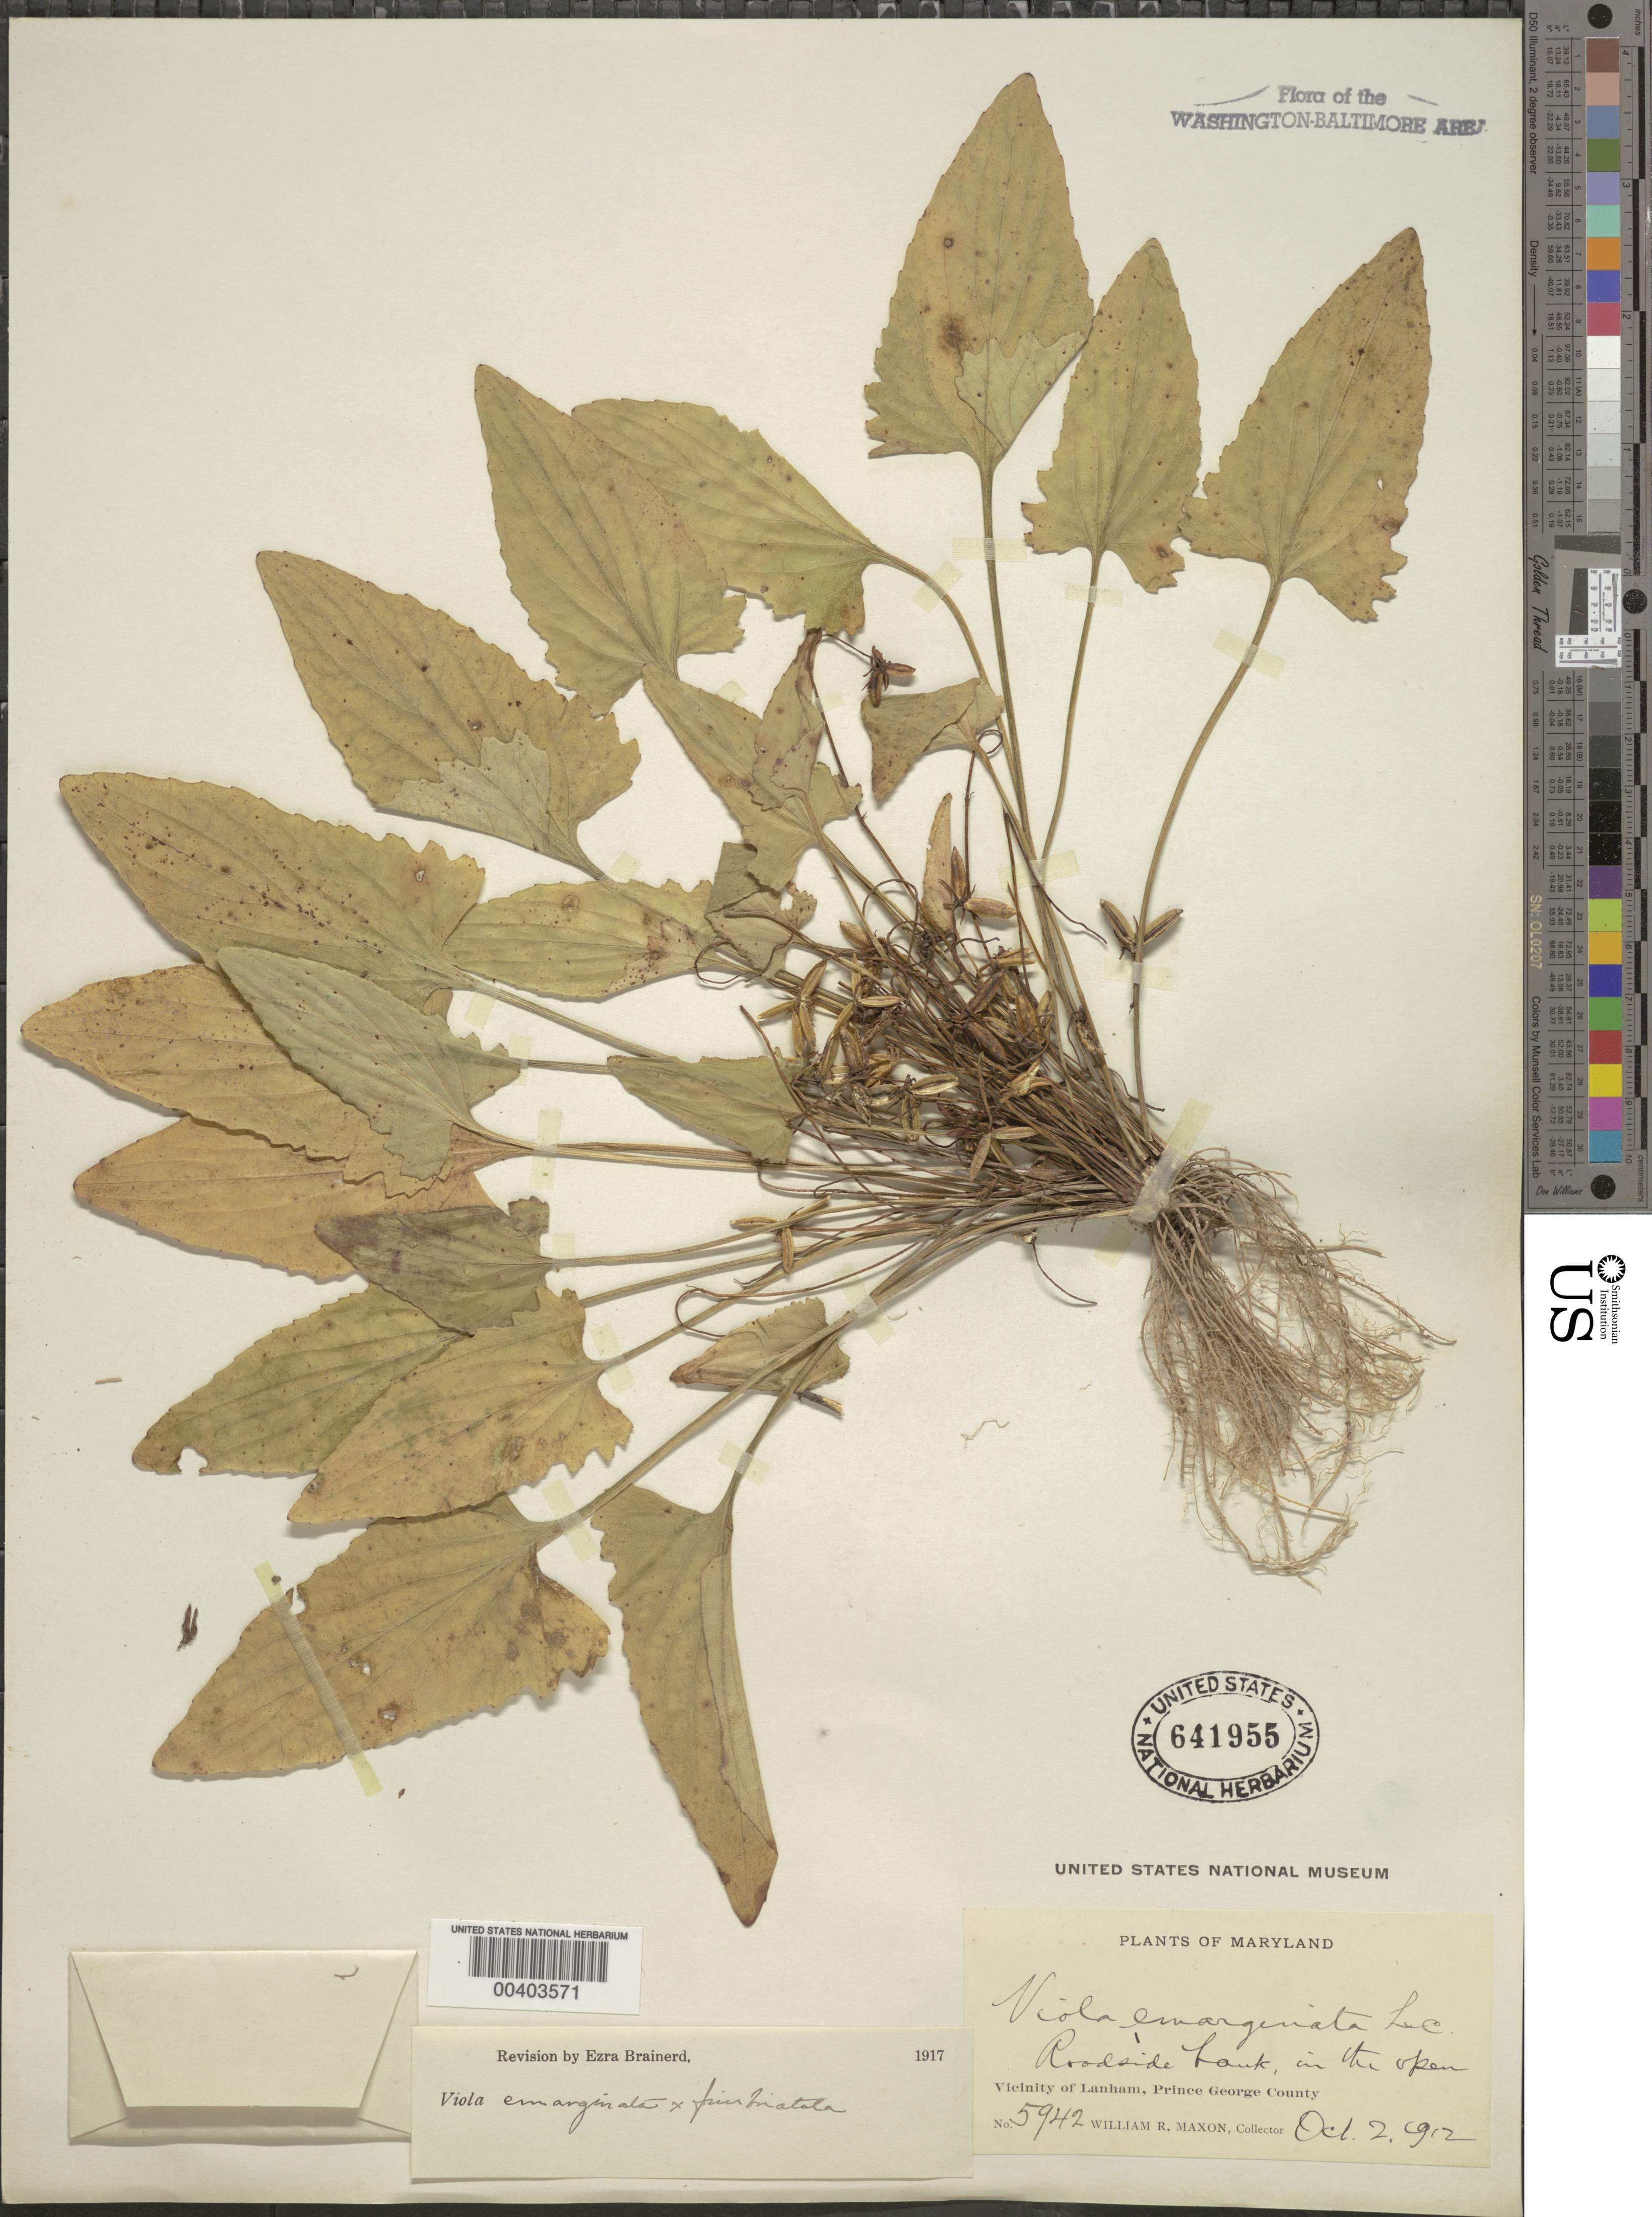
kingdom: Plantae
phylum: Tracheophyta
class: Magnoliopsida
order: Malpighiales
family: Violaceae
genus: Viola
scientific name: Viola sagittata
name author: Aiton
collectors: W. R. Maxon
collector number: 5942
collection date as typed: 02 Oct 1912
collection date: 1912-10-02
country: United States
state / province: Maryland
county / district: Prince George's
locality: Lanham vicinity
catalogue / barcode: US 641955